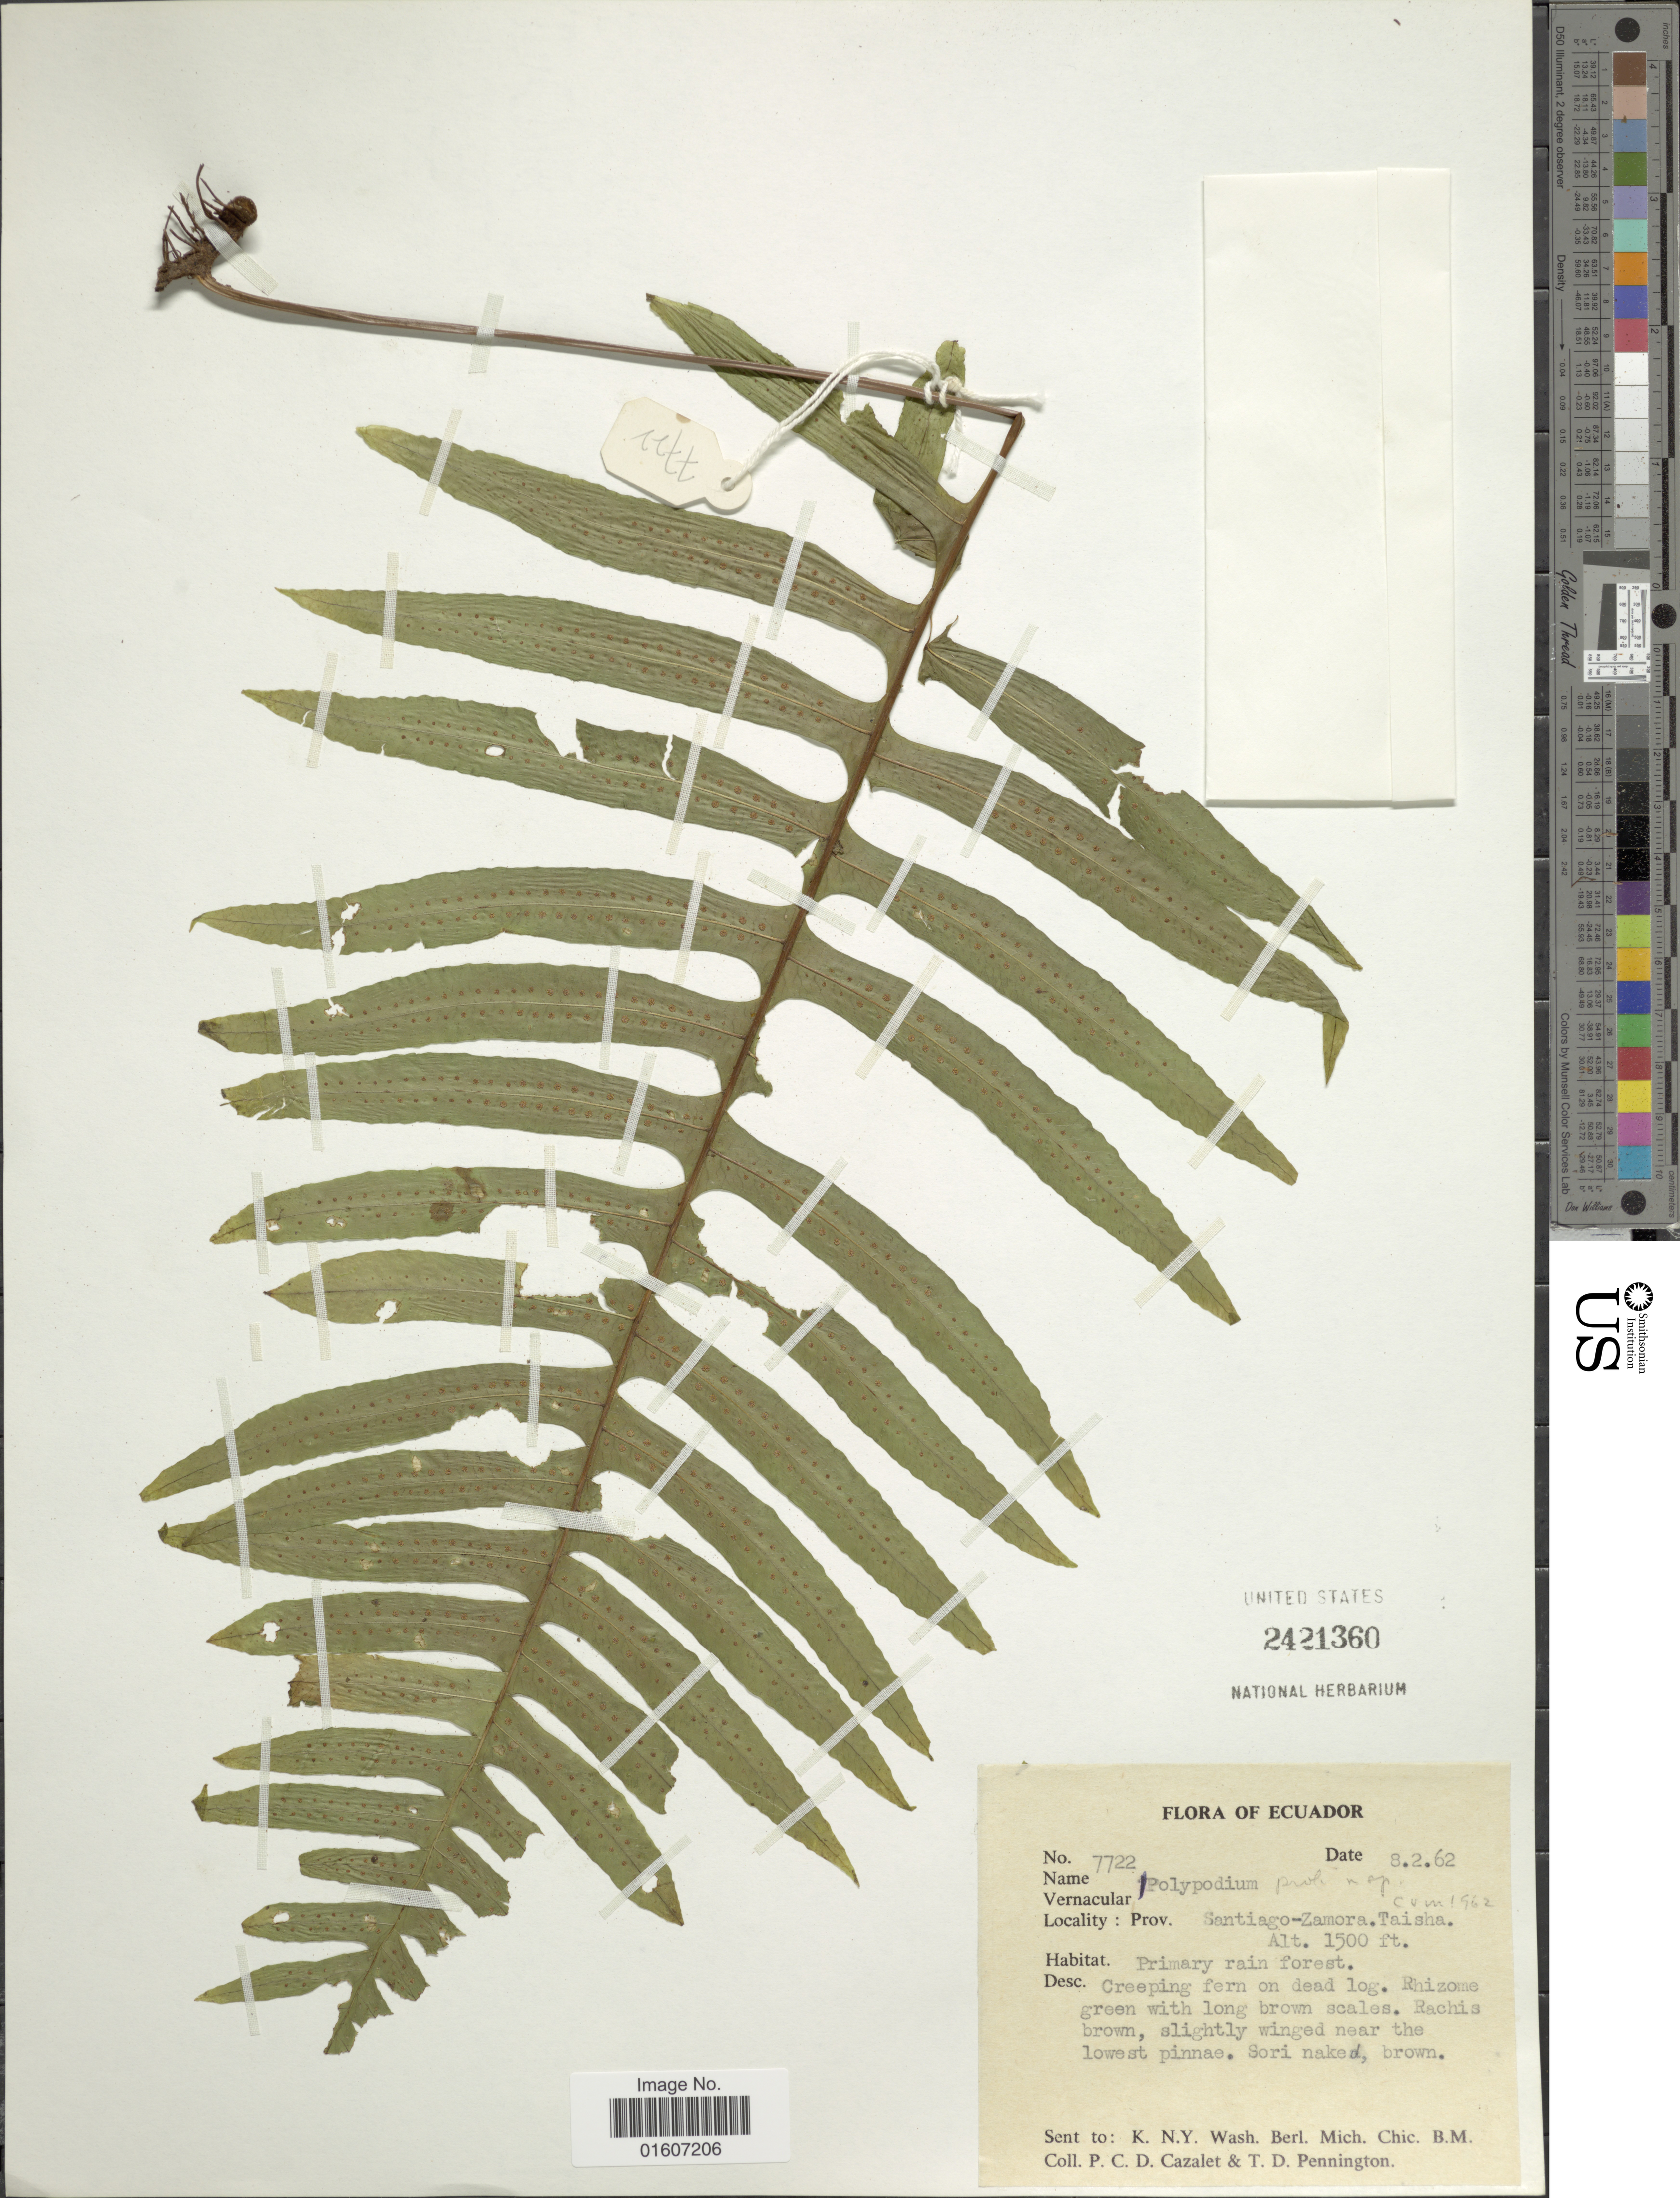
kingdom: Plantae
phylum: Tracheophyta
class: Polypodiopsida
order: Polypodiales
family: Polypodiaceae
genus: Serpocaulon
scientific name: Serpocaulon sp.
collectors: P. C. D. Cazalet & T. D. Pennington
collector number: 7722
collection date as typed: Transcribed d/m/y: 8/2/62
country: Ecuador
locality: Prov. Santiago-Zamora, Taisha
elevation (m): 457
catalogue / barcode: US 2421360